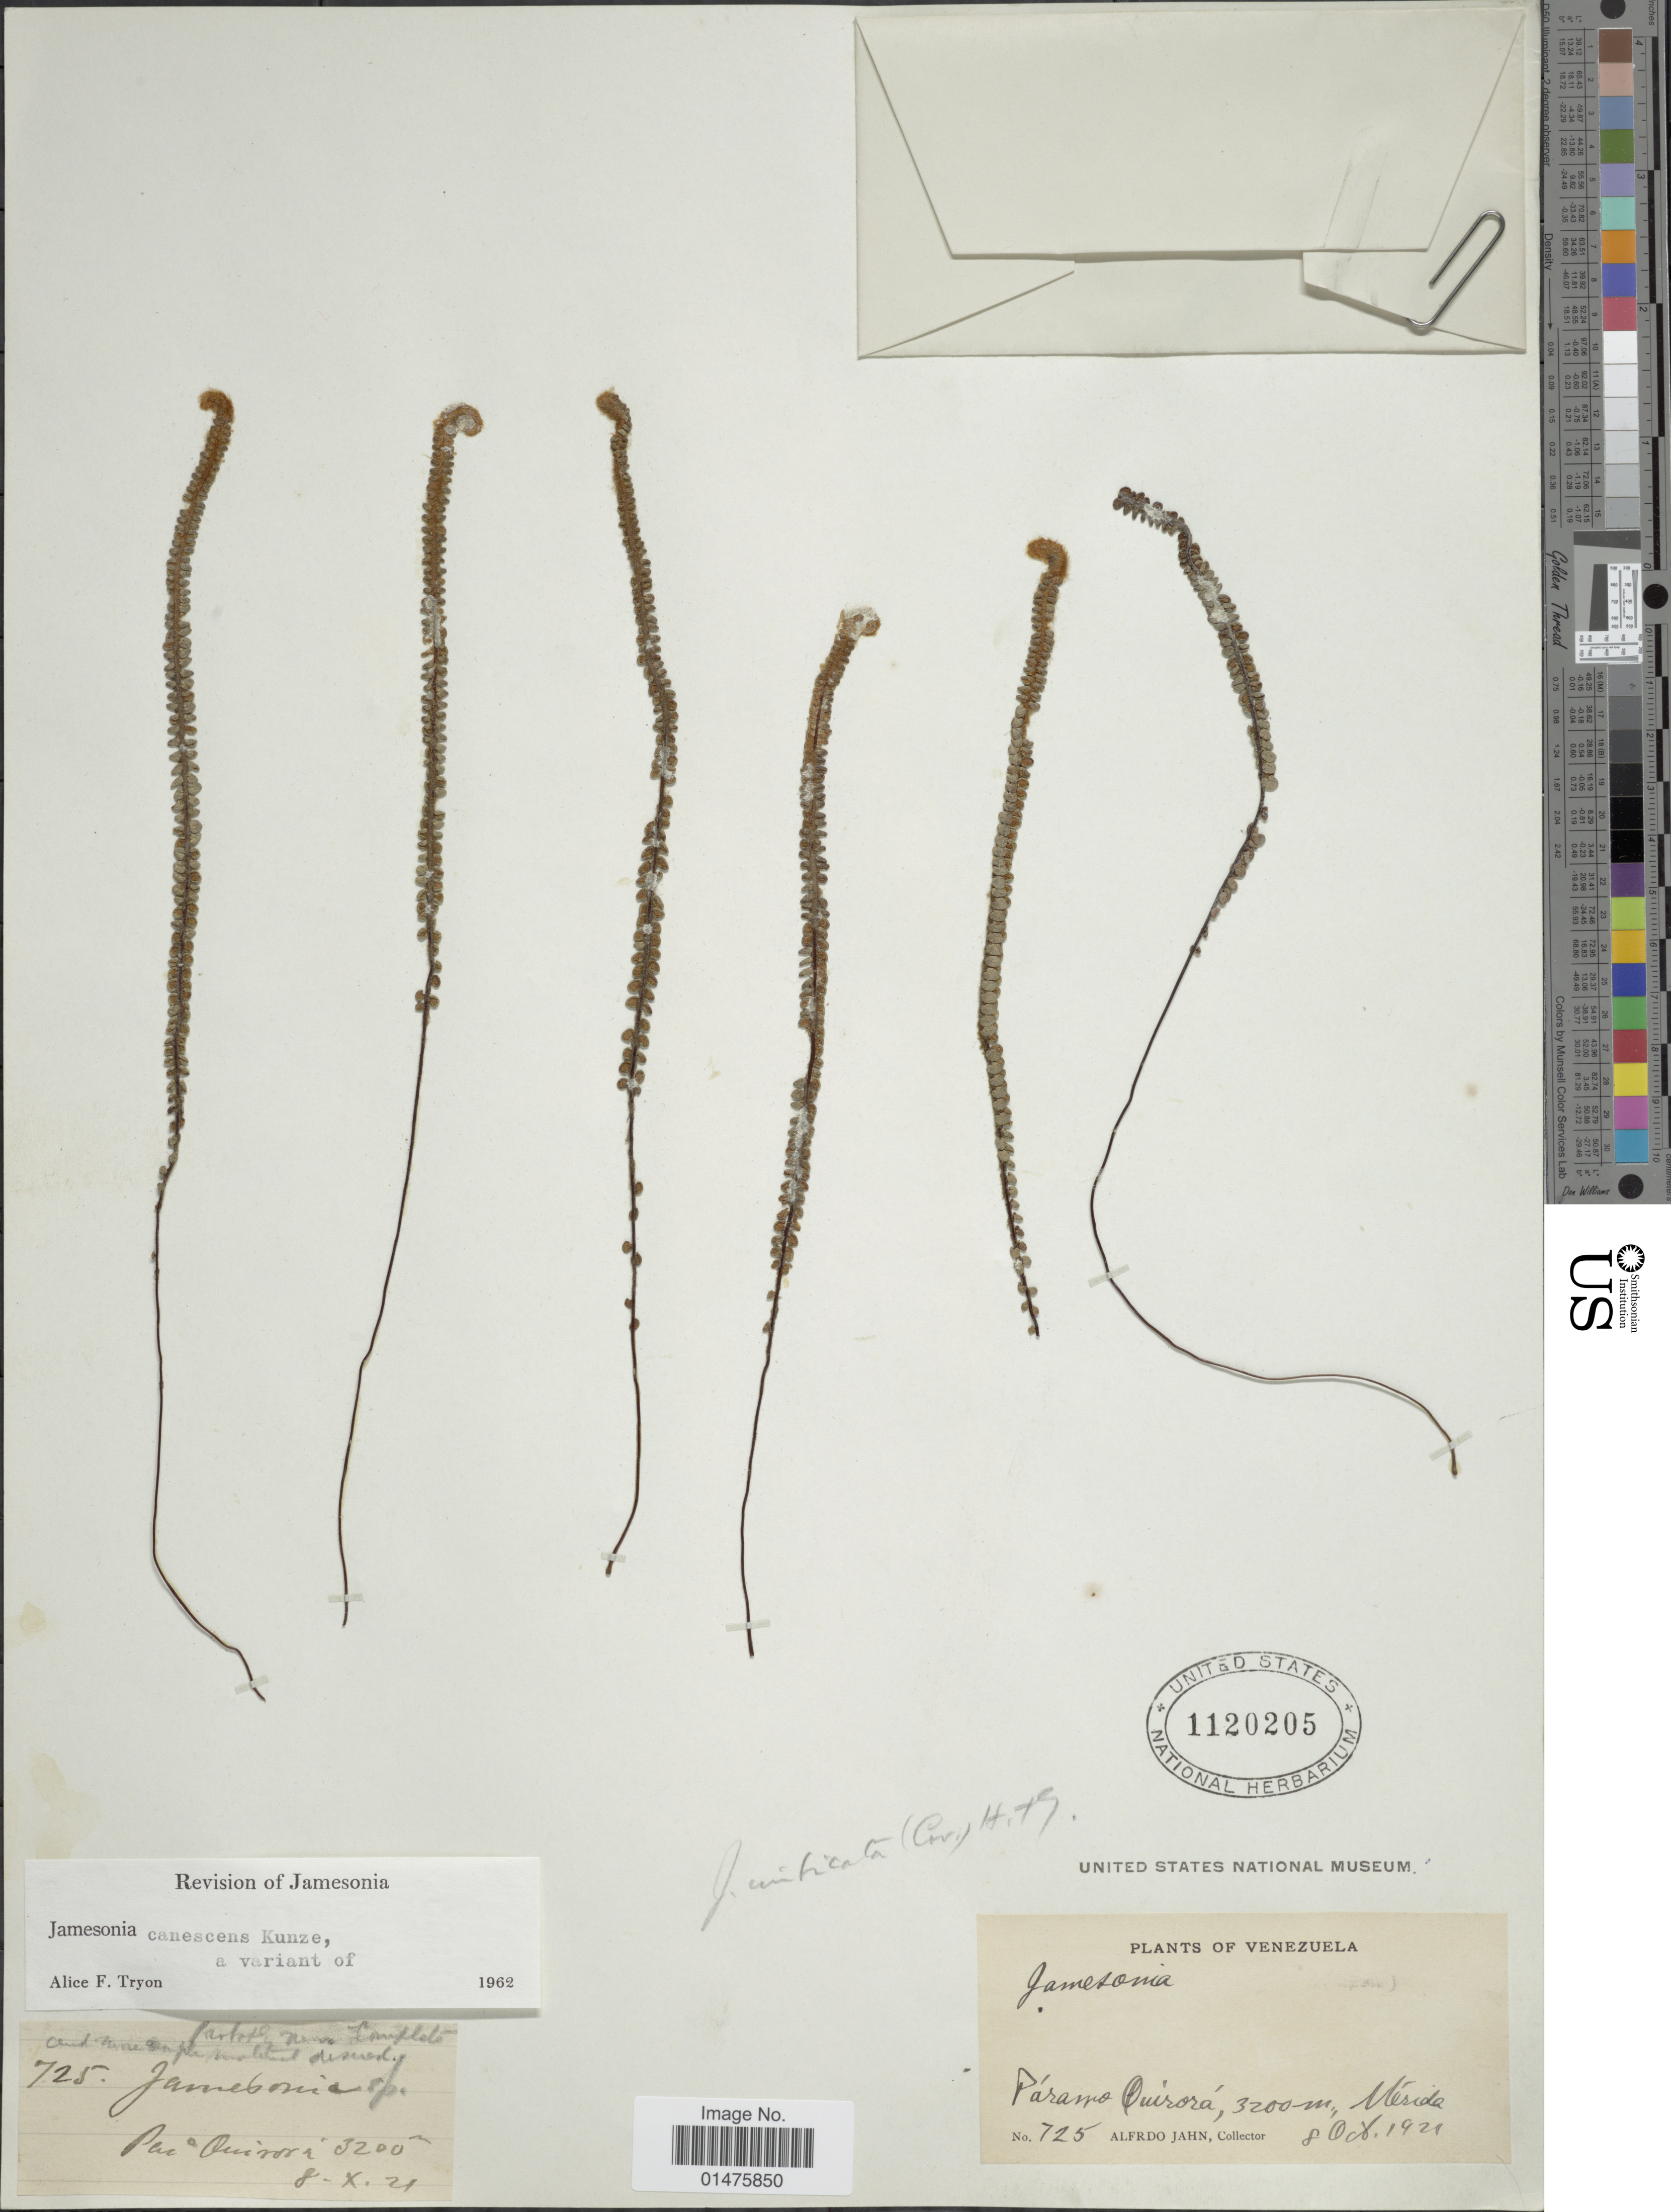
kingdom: Plantae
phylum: Tracheophyta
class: Polypodiopsida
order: Polypodiales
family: Pteridaceae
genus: Jamesonia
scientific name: Jamesonia canescens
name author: Kunze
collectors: A. Jahn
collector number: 725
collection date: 1921-10-08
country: Venezuela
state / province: Mérida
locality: Páramo Quirorá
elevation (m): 3200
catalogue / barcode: US 1120205